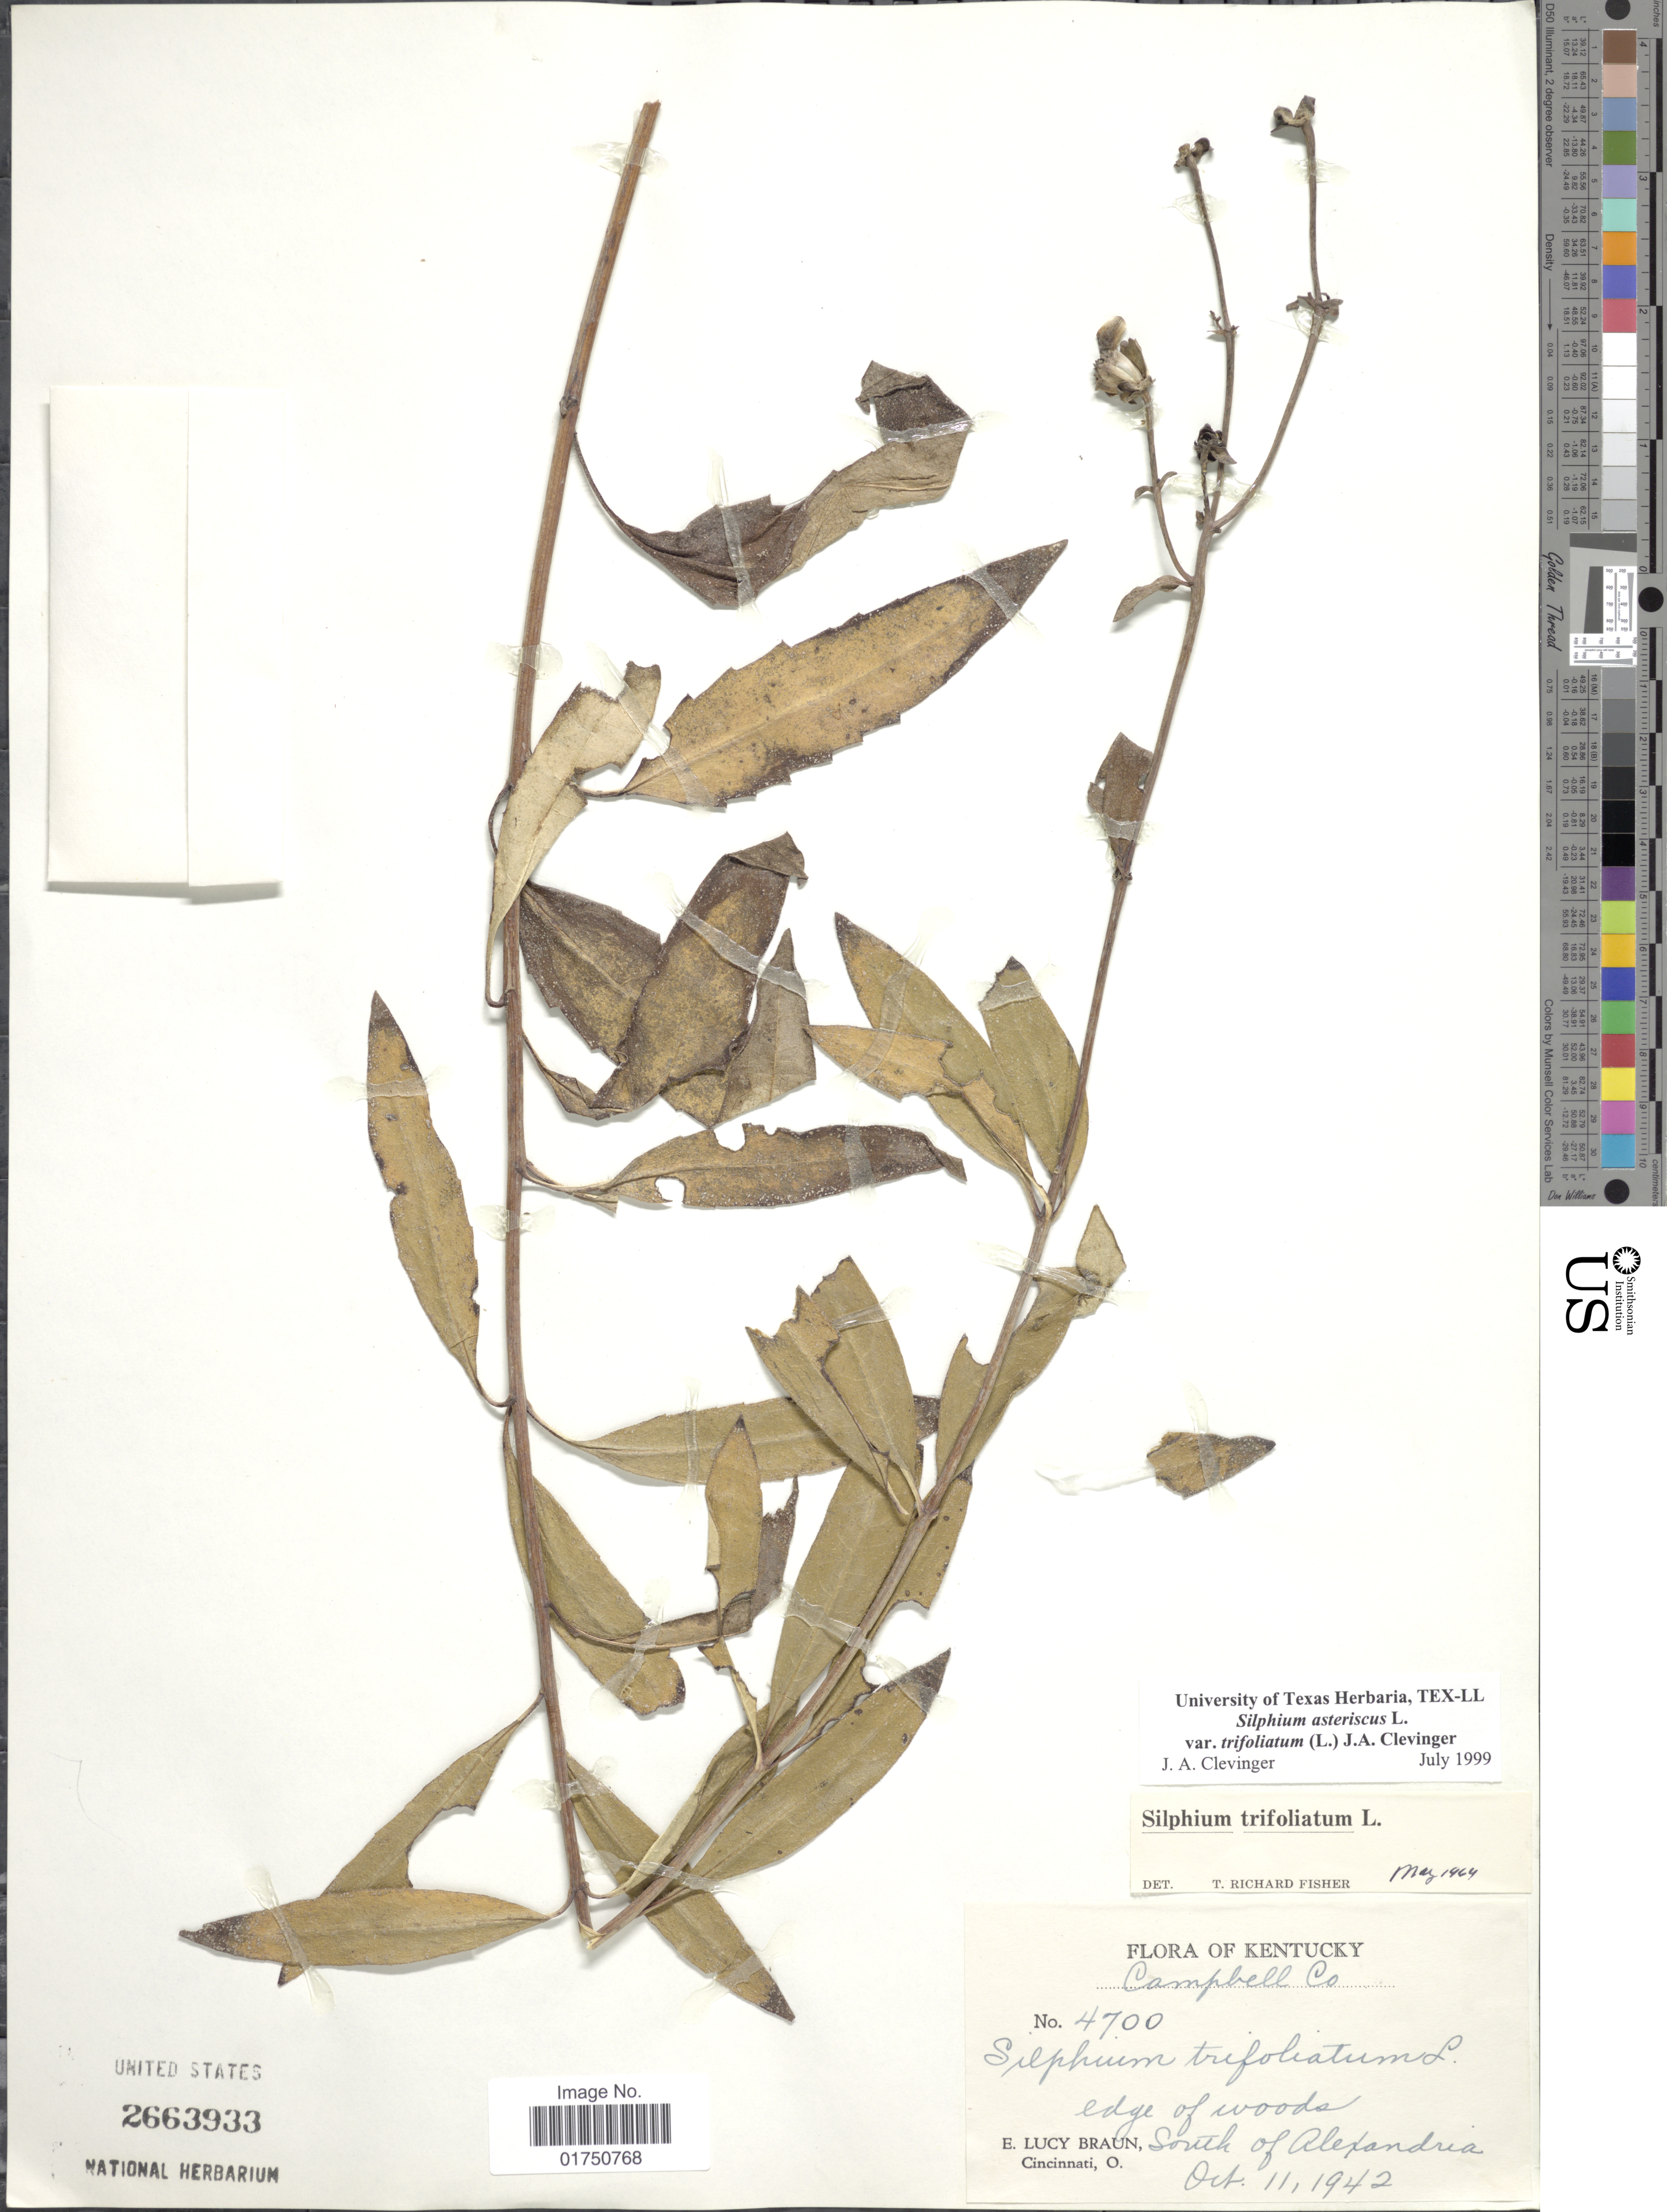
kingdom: Plantae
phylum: Tracheophyta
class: Magnoliopsida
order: Asterales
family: Asteraceae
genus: Silphium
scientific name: Silphium asteriscus var. trifoliatum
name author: (L.) Clevinger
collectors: E. L. Braun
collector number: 4700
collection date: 1942-10-11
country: United States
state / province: Kentucky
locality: Campbell Co. Edge of woods South of Alexandria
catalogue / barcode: US 2663933